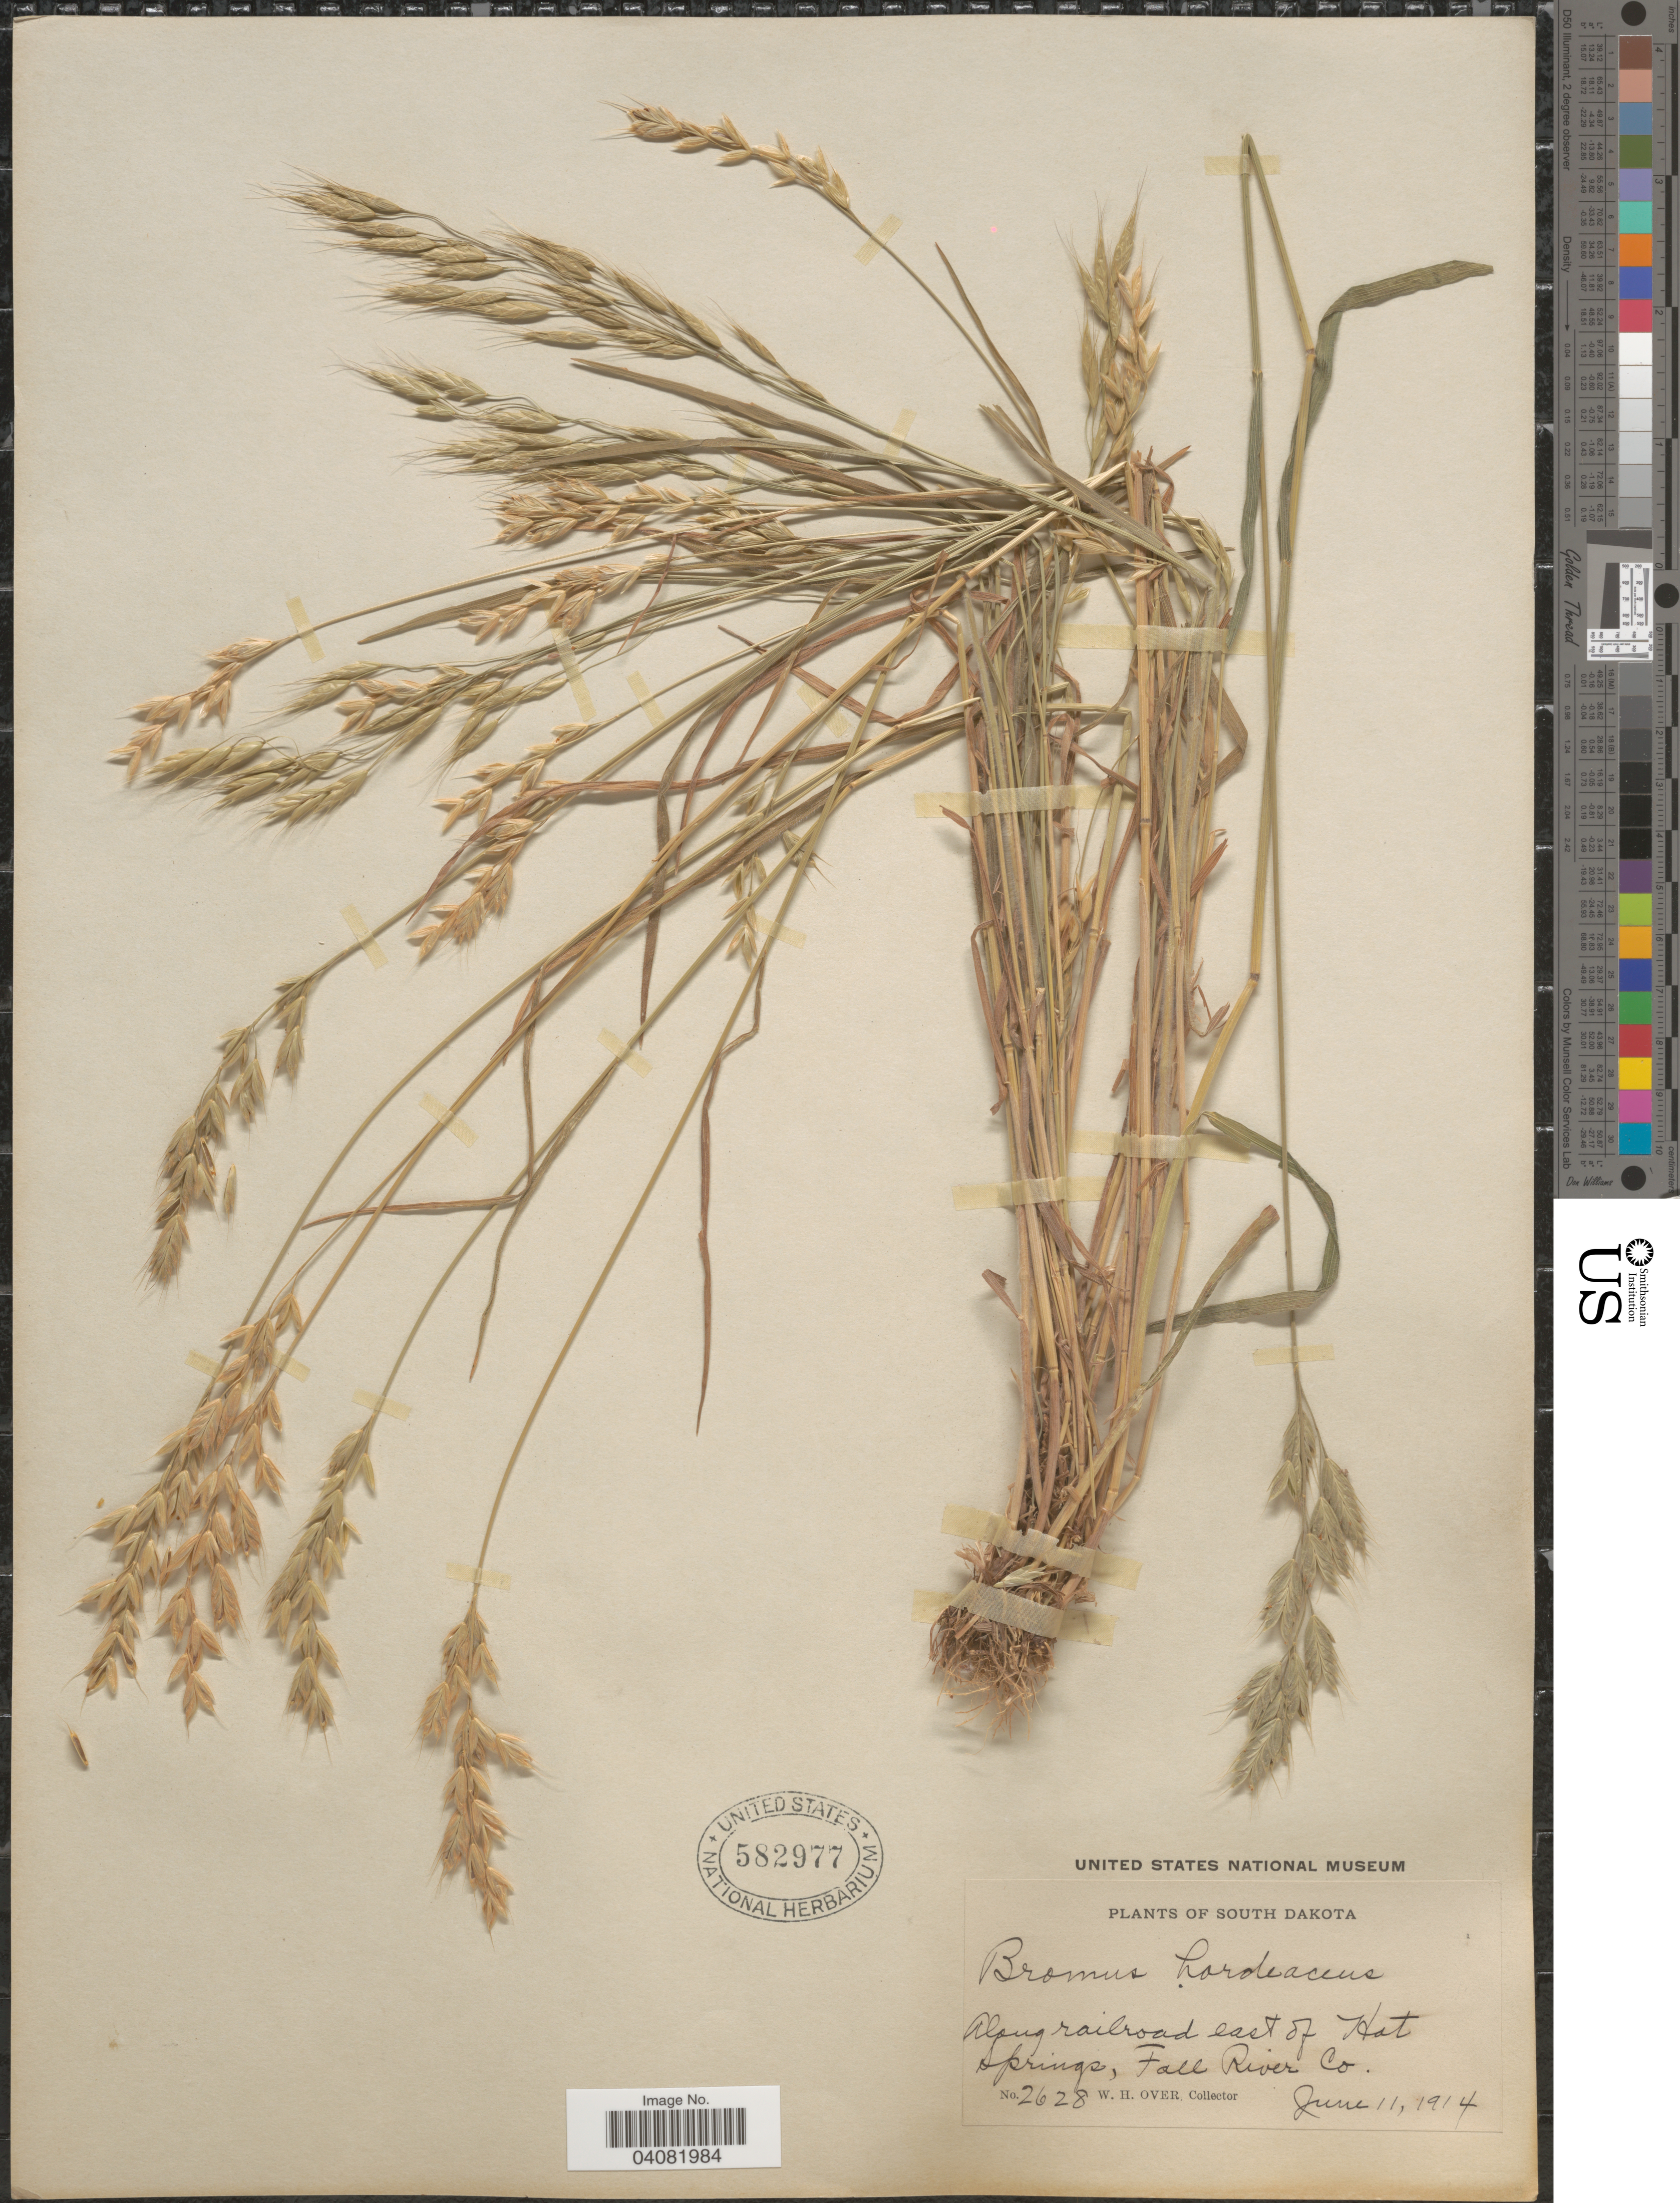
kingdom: Plantae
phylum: Tracheophyta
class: Liliopsida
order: Poales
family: Poaceae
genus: Bromus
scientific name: Bromus hordeaceus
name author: L.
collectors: W. Over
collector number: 2628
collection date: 1914-06-11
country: United States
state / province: South Dakota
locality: Along railroad east of Hat Springs, Fall River Co.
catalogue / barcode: US 582977